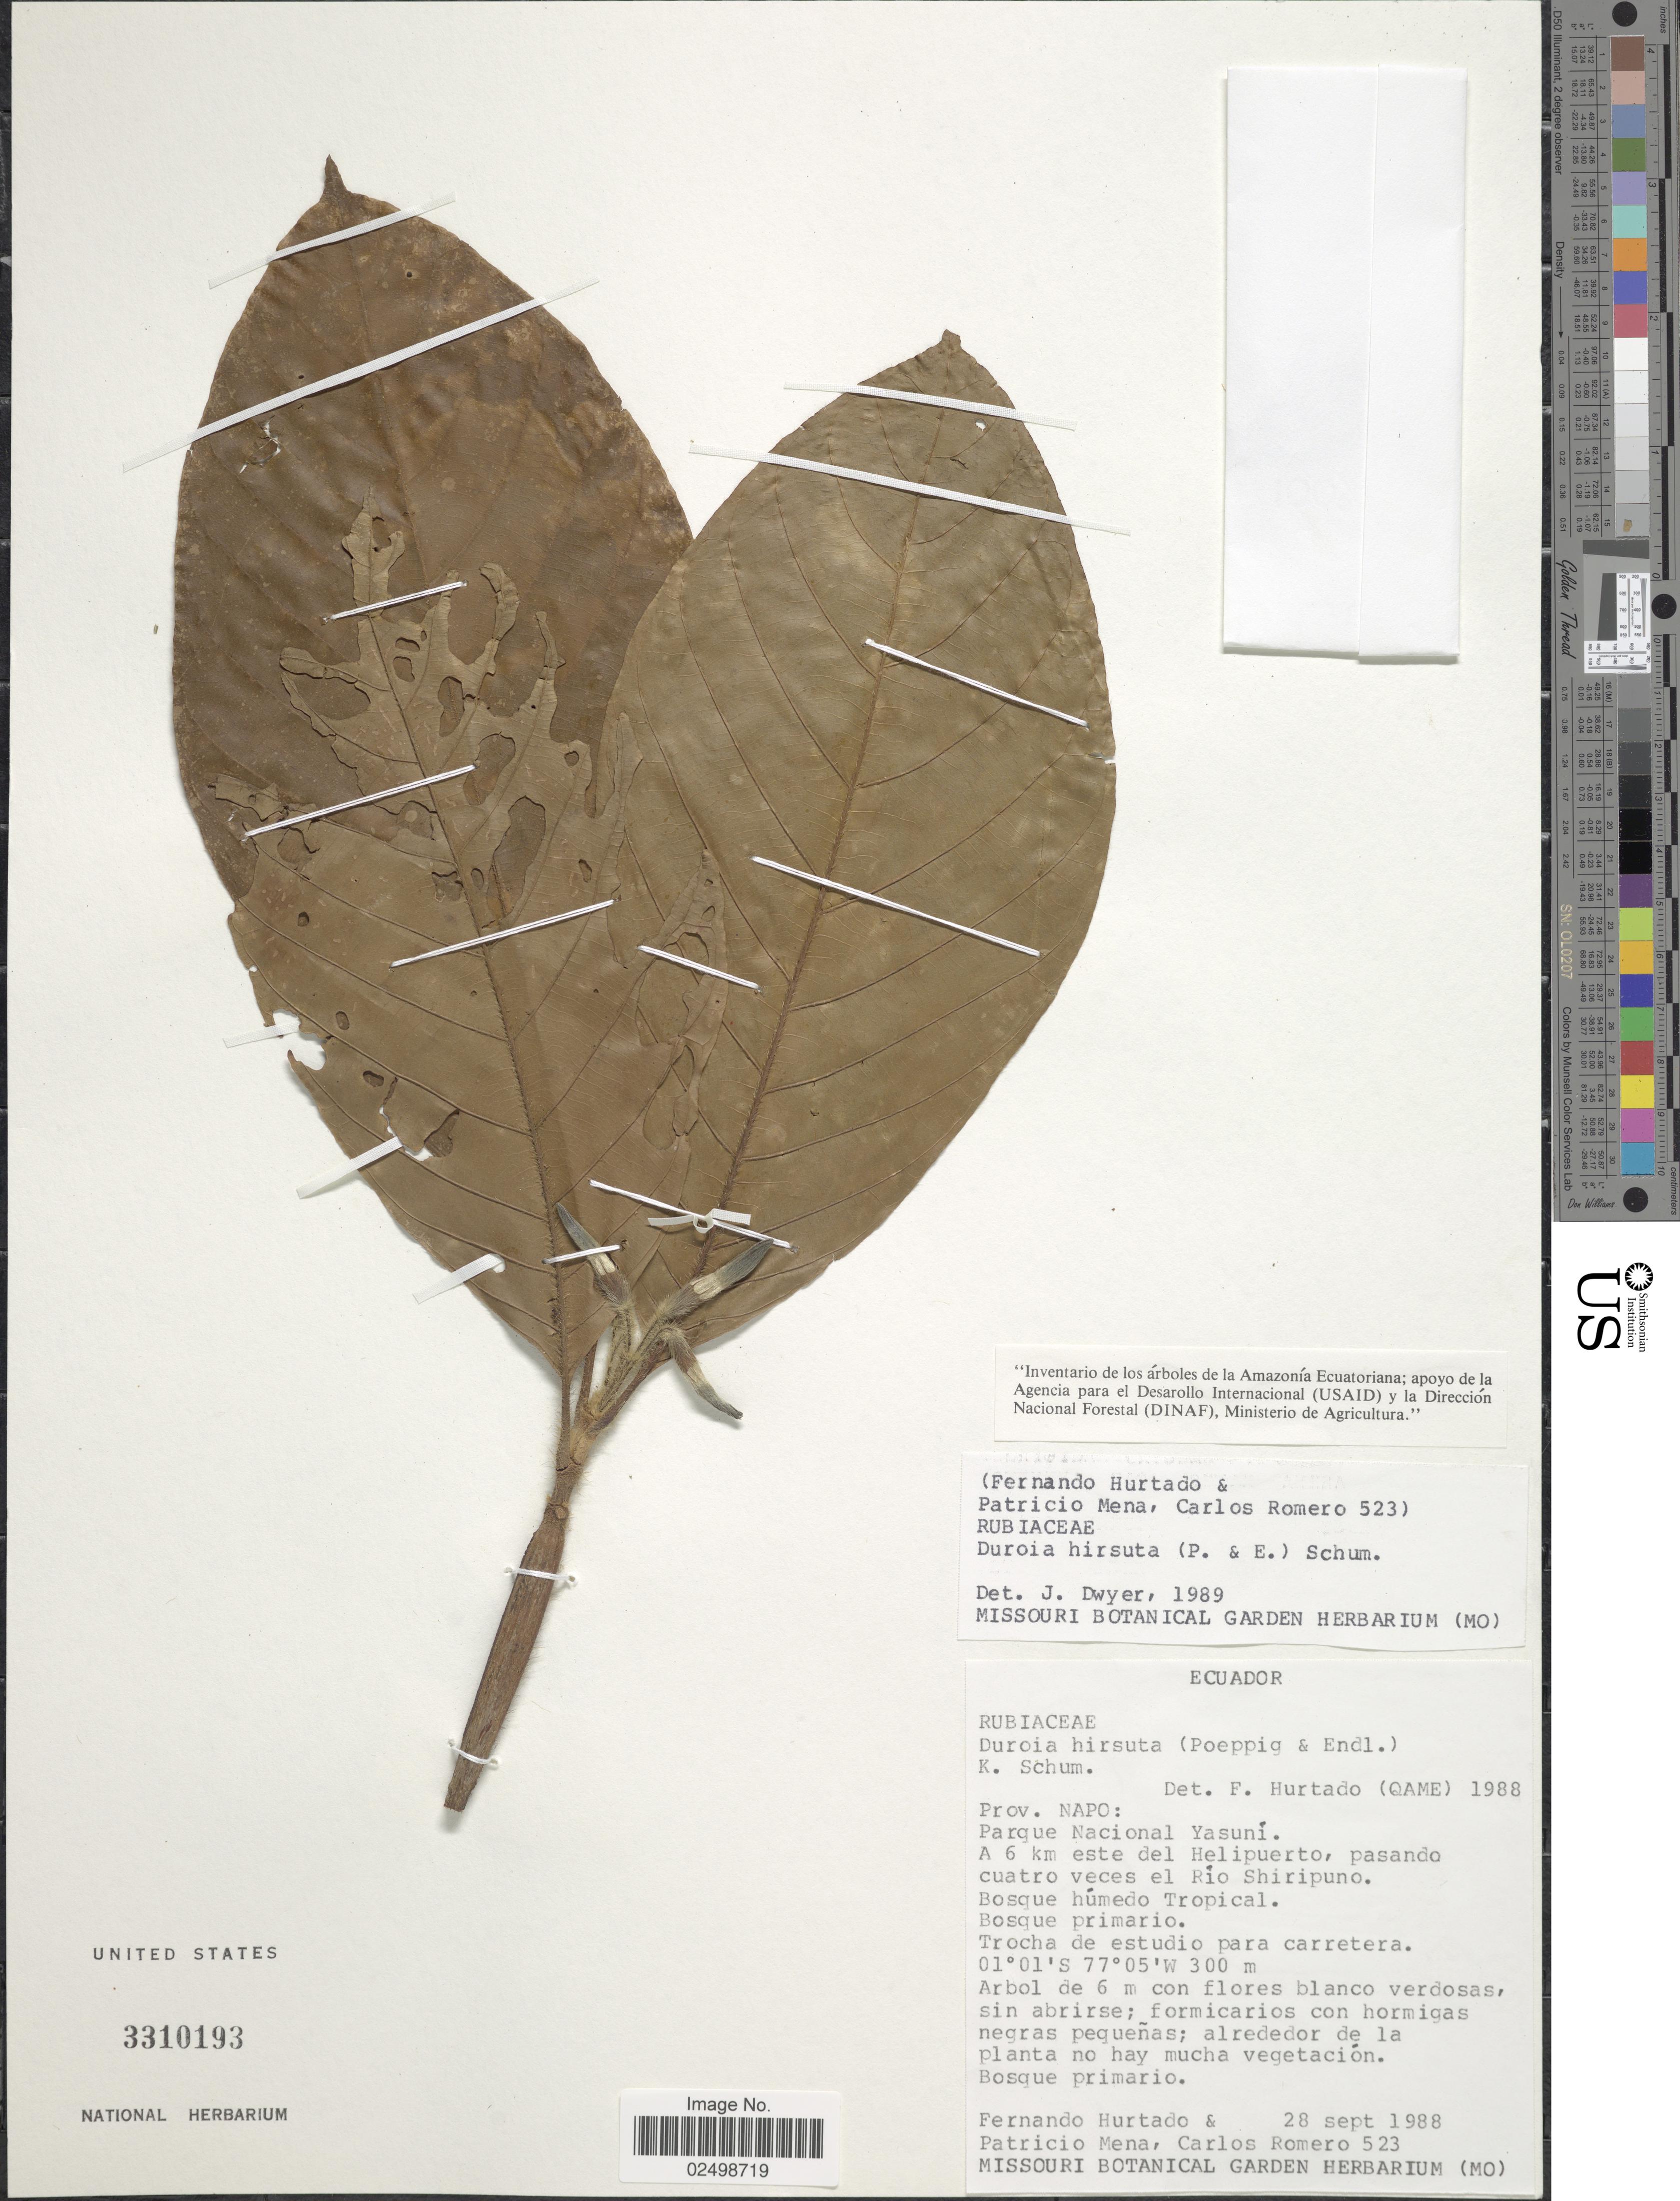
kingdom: Plantae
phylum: Tracheophyta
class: Magnoliopsida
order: Gentianales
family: Rubiaceae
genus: Duroia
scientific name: Duroia hirsuta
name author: (Poepp.) K. Schum.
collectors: F. Hurtado, P. Mena & C. Romero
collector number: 523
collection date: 1988-09-28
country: Ecuador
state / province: Napo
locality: Parque Nacional Yasuni. A 6 km este del Helipuerto, pasando cuatro veces el Rio Shiripuno.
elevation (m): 300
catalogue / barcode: US 3310193